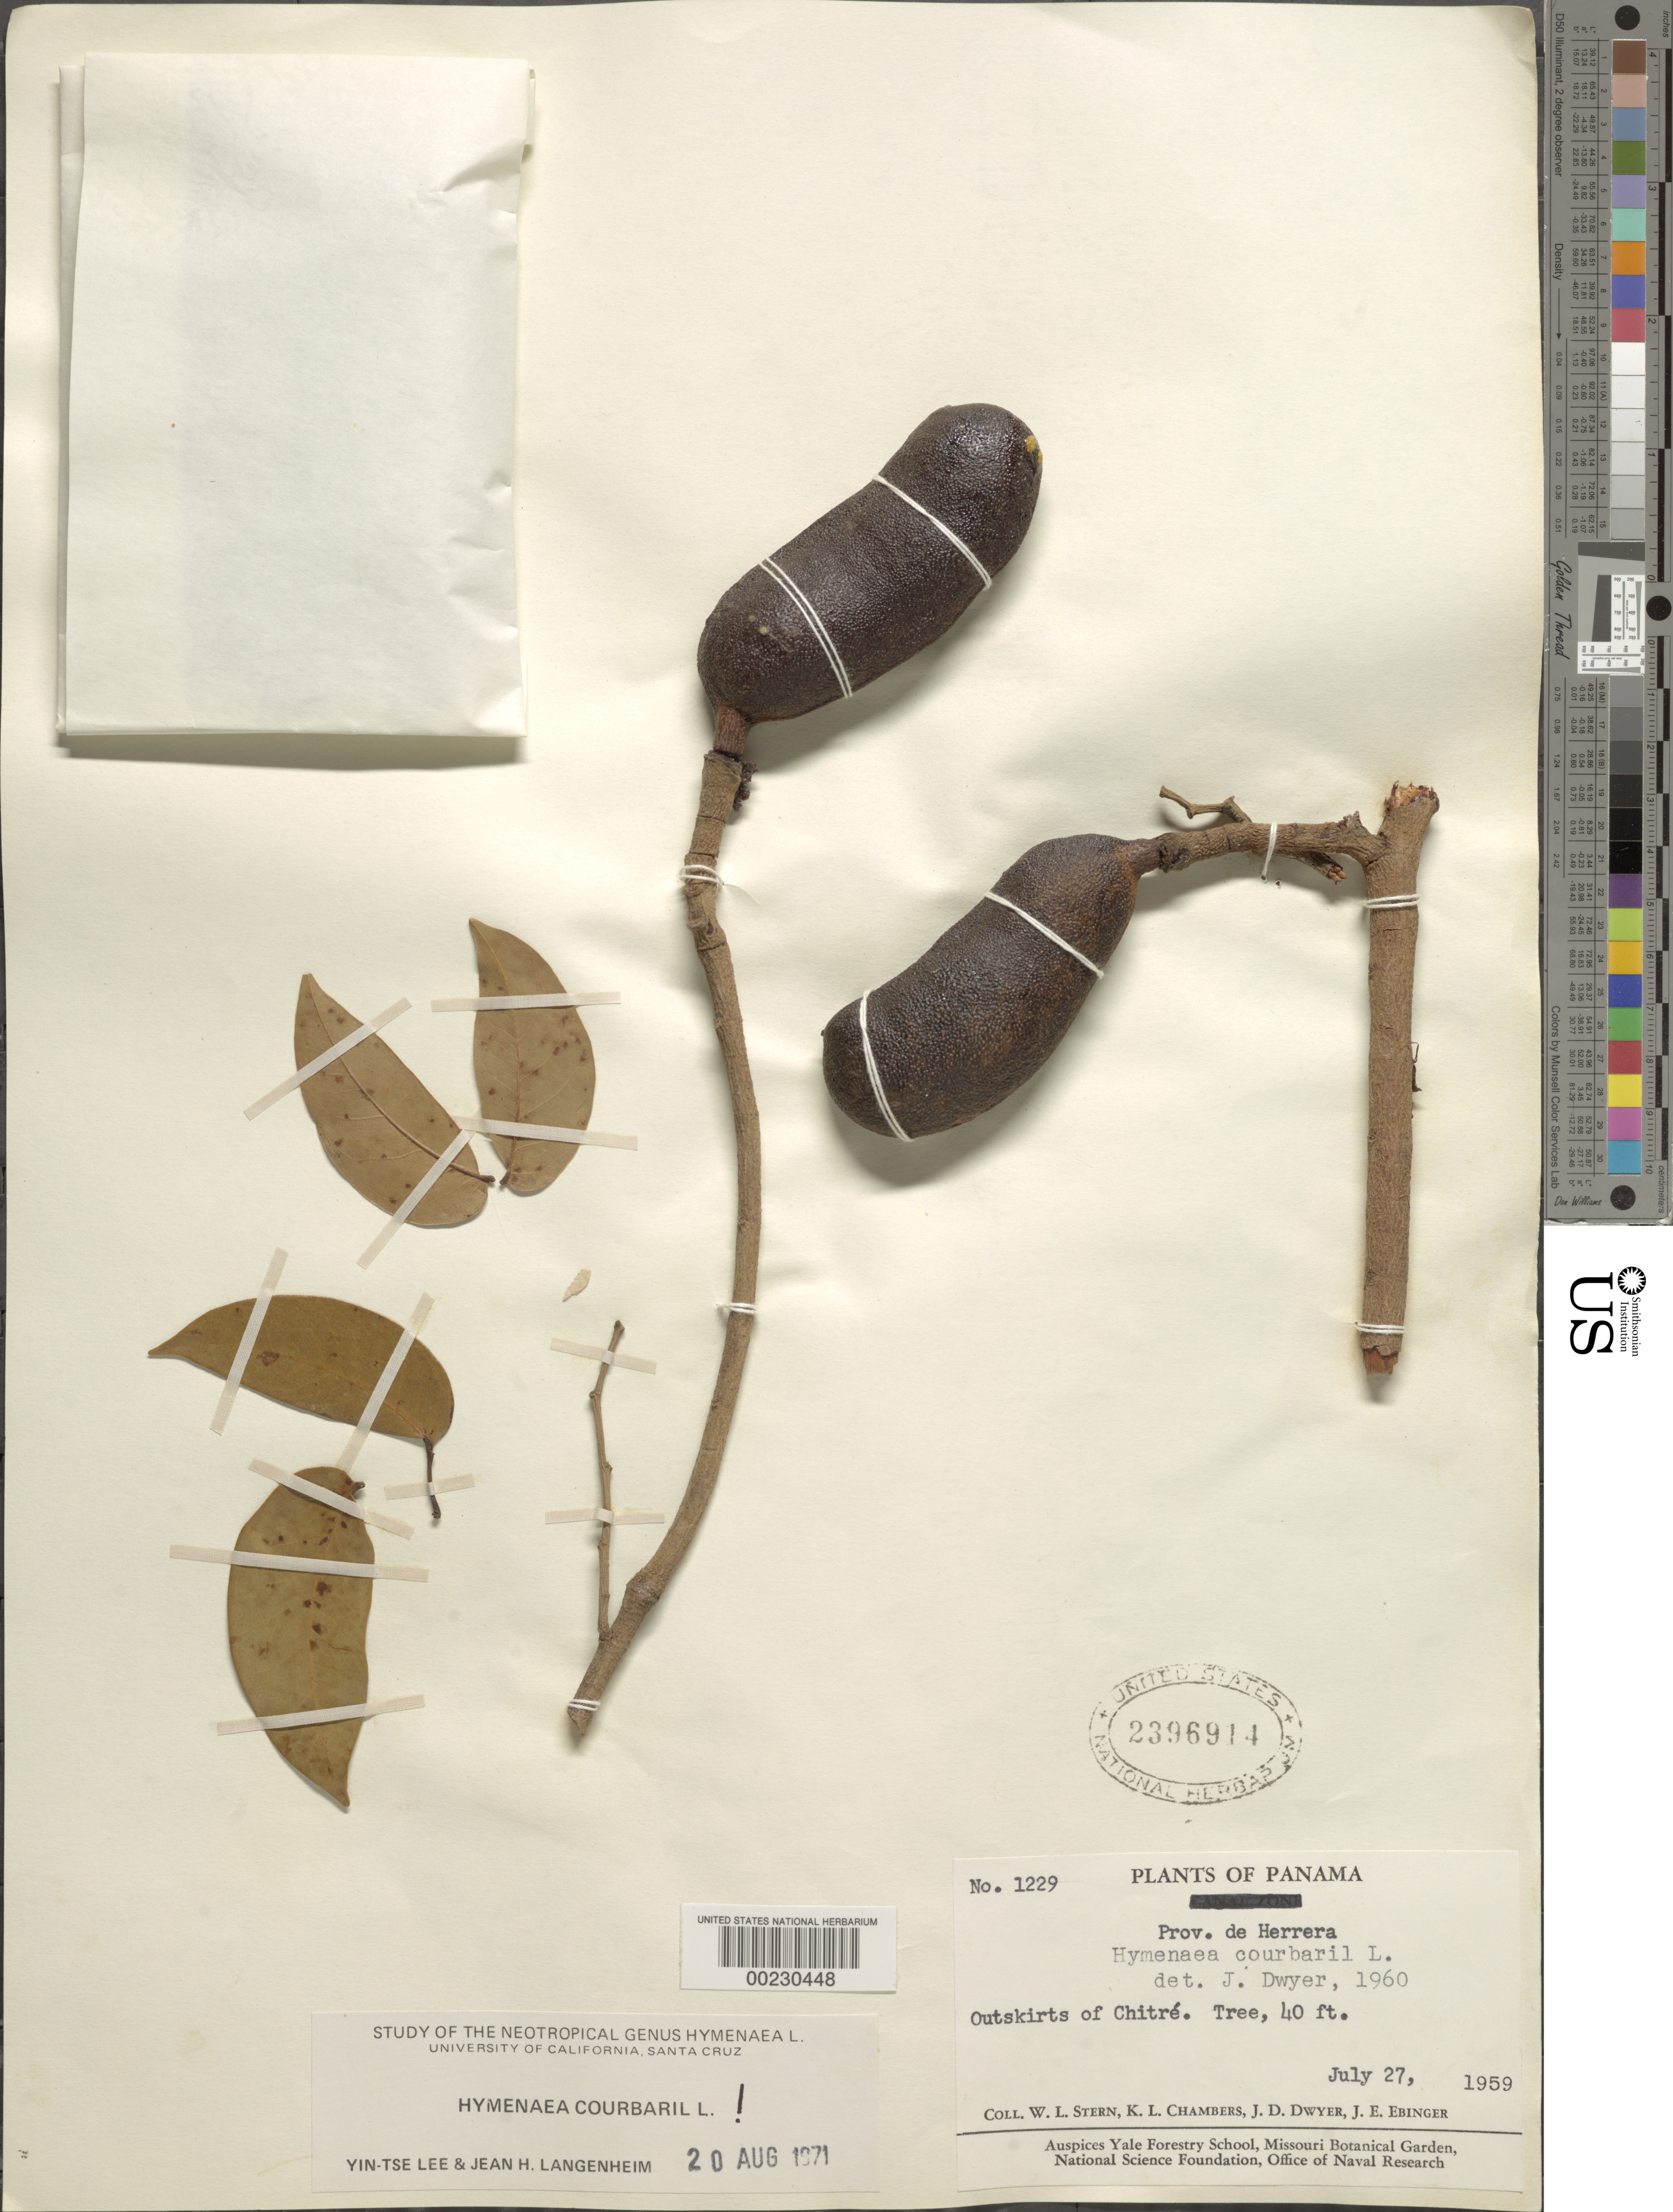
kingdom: Plantae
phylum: Tracheophyta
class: Magnoliopsida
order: Fabales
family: Fabaceae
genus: Hymenaea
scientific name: Hymenaea courbaril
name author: L.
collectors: W. L. Stern, K. L. Chambers, J. D. Dwyer & J. Ebinger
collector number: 1229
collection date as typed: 27 Jul 1959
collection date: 1959-07-27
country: Panama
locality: Outskirts of Chitre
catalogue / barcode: US 2396914